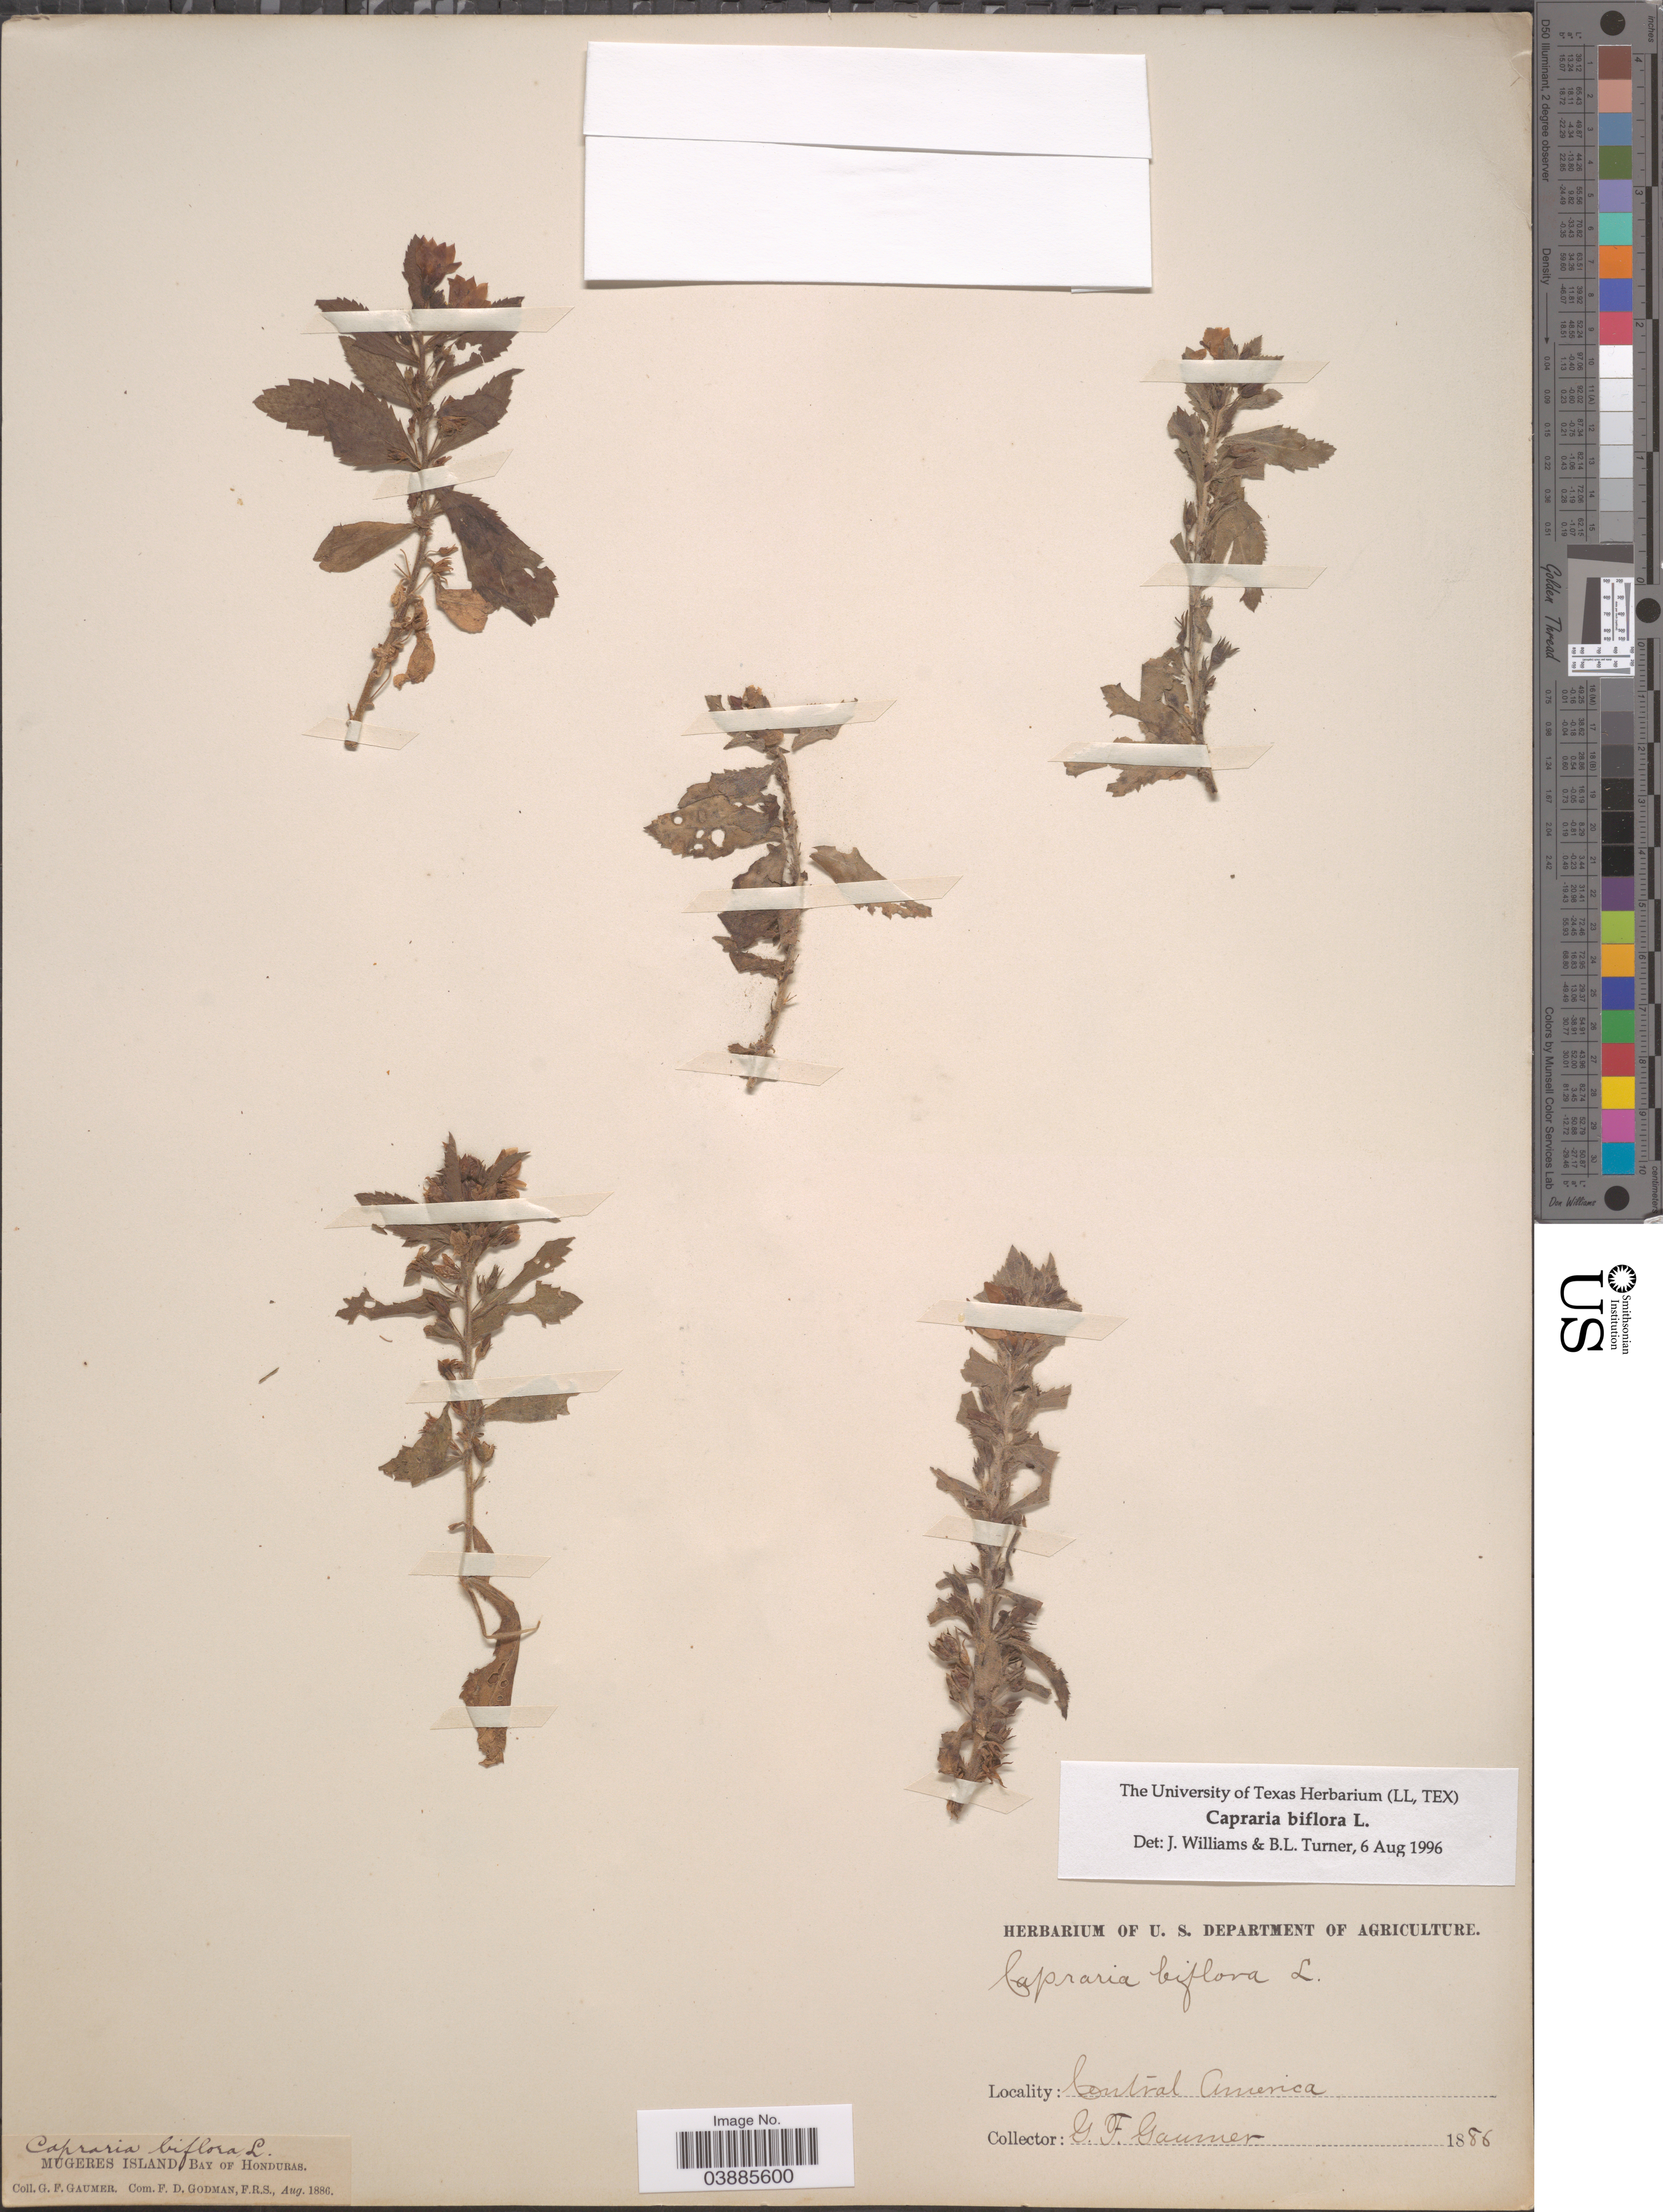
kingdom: Plantae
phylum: Tracheophyta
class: Magnoliopsida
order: Lamiales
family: Scrophulariaceae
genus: Capraria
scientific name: Capraria biflora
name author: L.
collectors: G. F. Gaumer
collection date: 1886-08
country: Honduras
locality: Mugeres Island. Baty of Honduras.